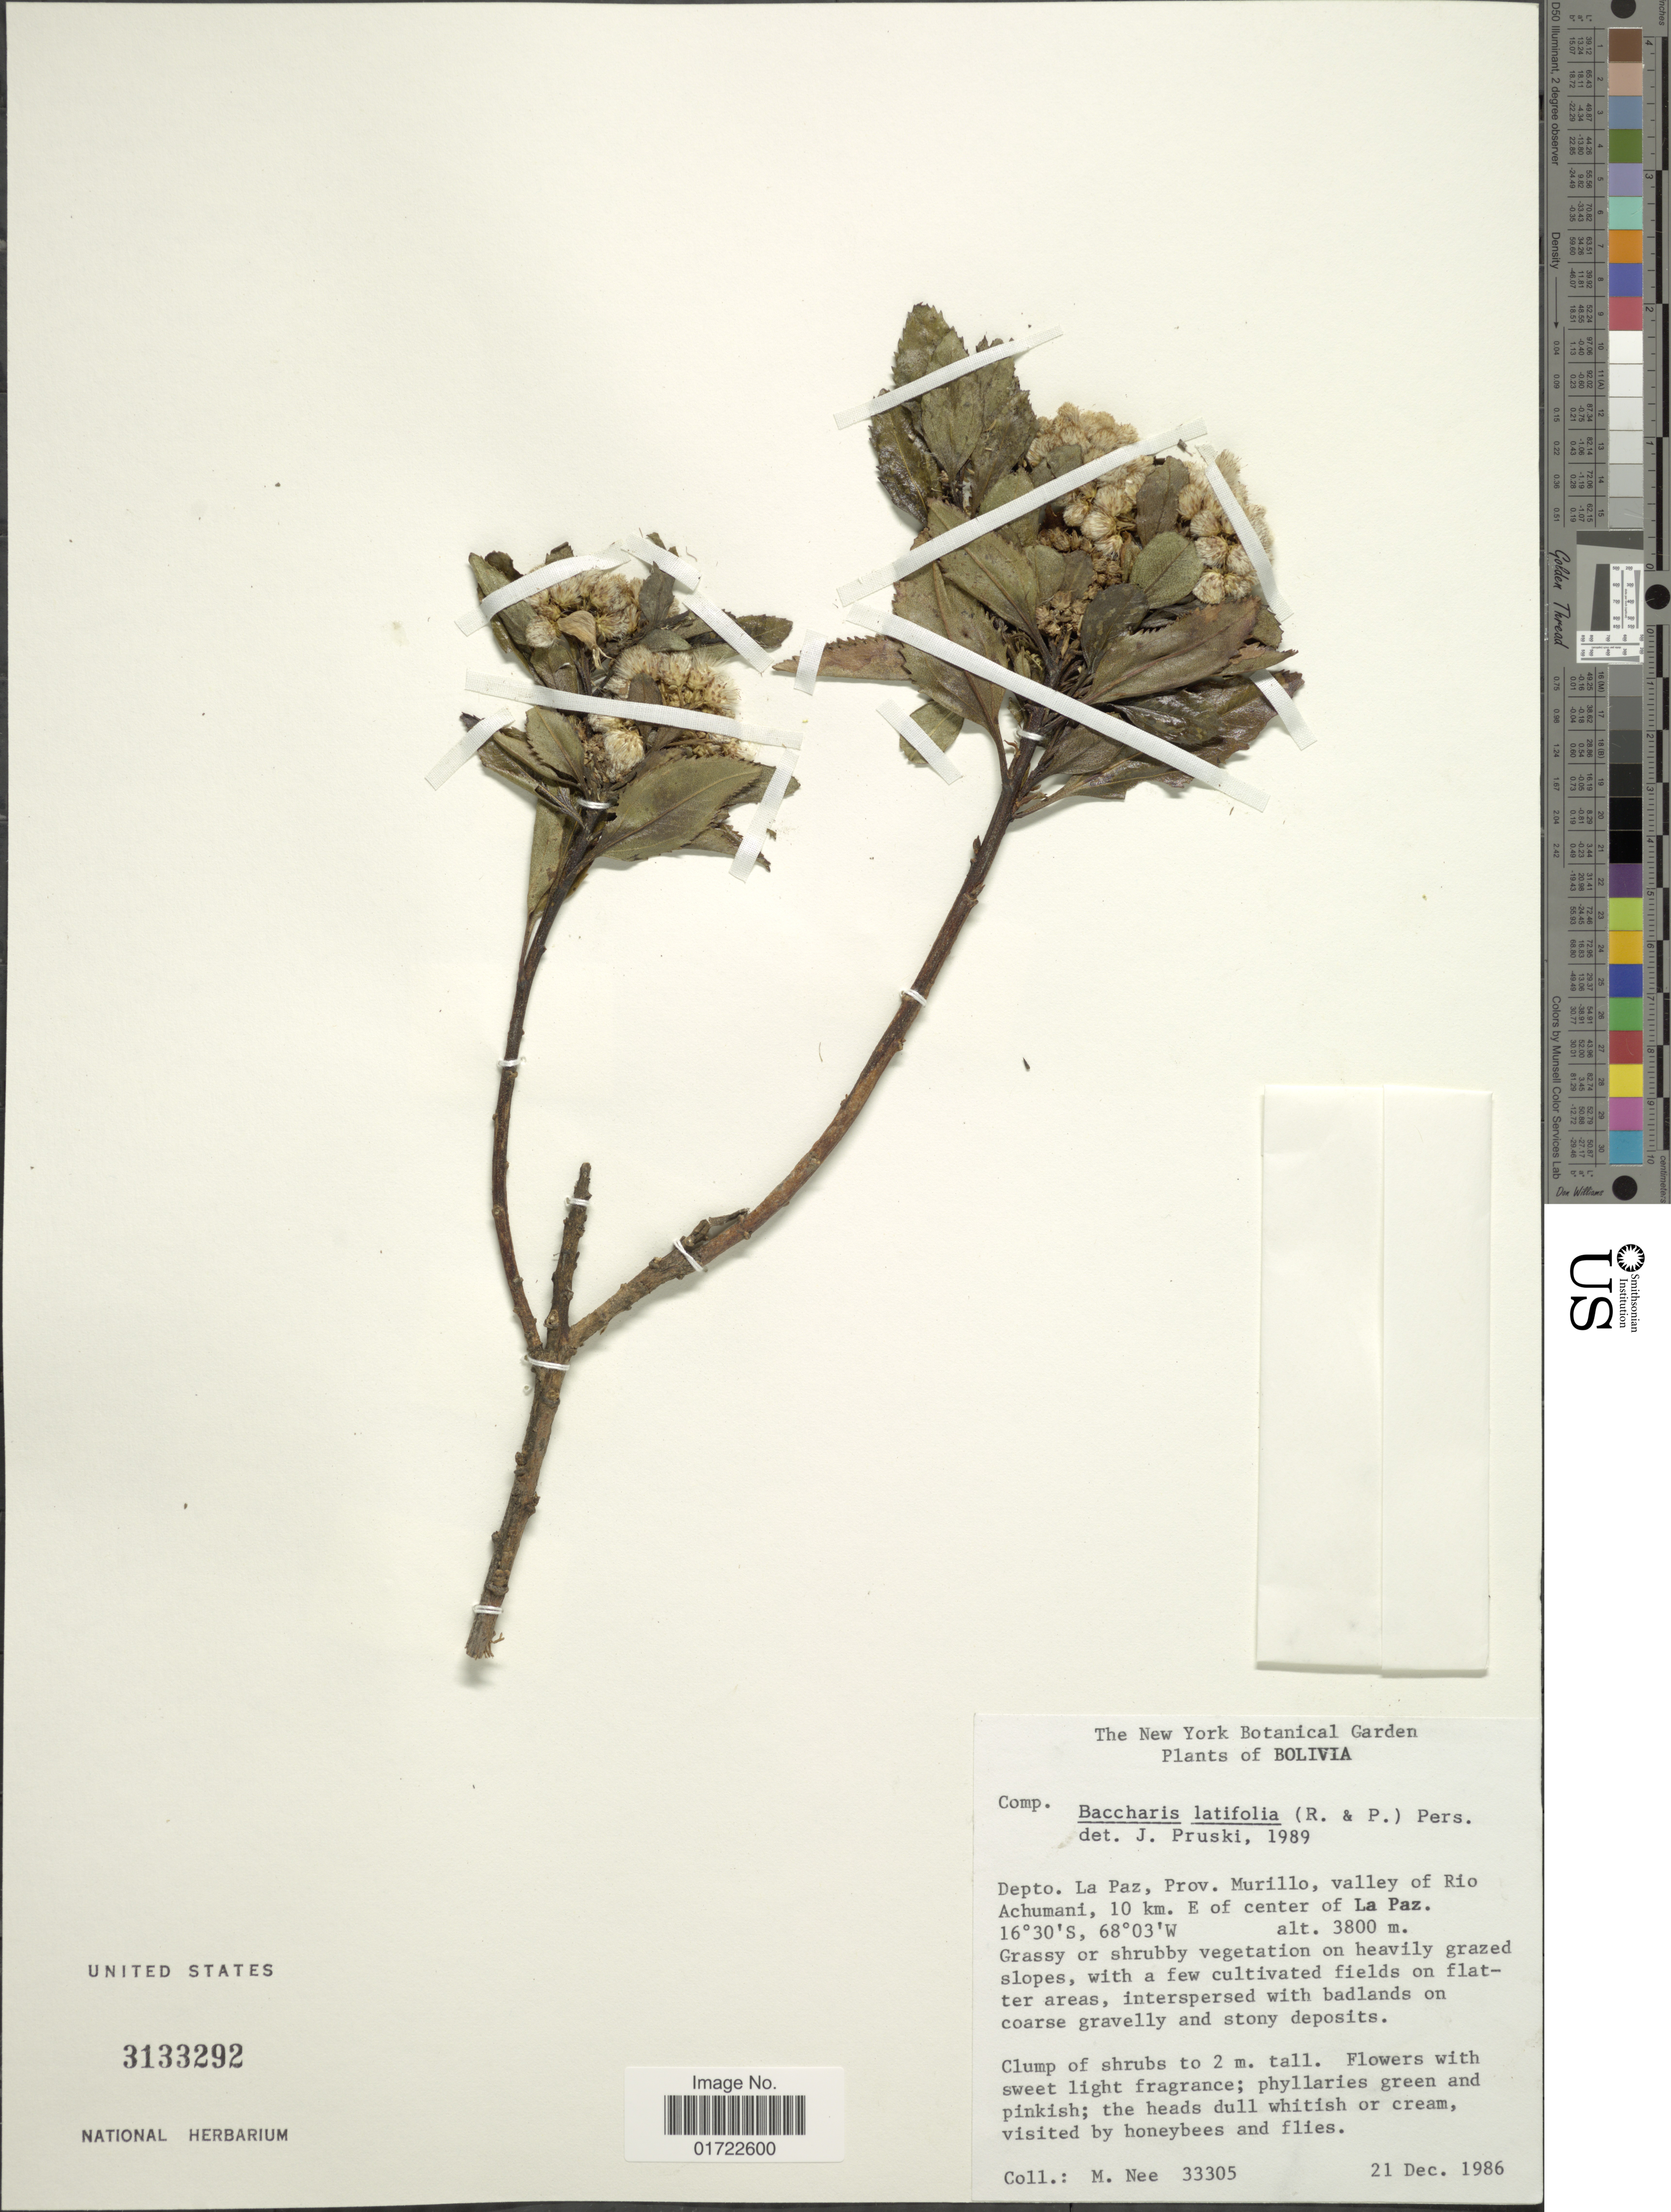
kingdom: Plantae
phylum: Tracheophyta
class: Magnoliopsida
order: Asterales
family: Asteraceae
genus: Baccharis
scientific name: Baccharis latifolia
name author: (Ruiz & Pav.) Pers.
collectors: M. Nee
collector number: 33305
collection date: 1986-12-21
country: Bolivia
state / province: La Paz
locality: Prov. Murillo, valley of Rio Achumani, 10 km. E of center of La Paz.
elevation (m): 3800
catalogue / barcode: US 3133292